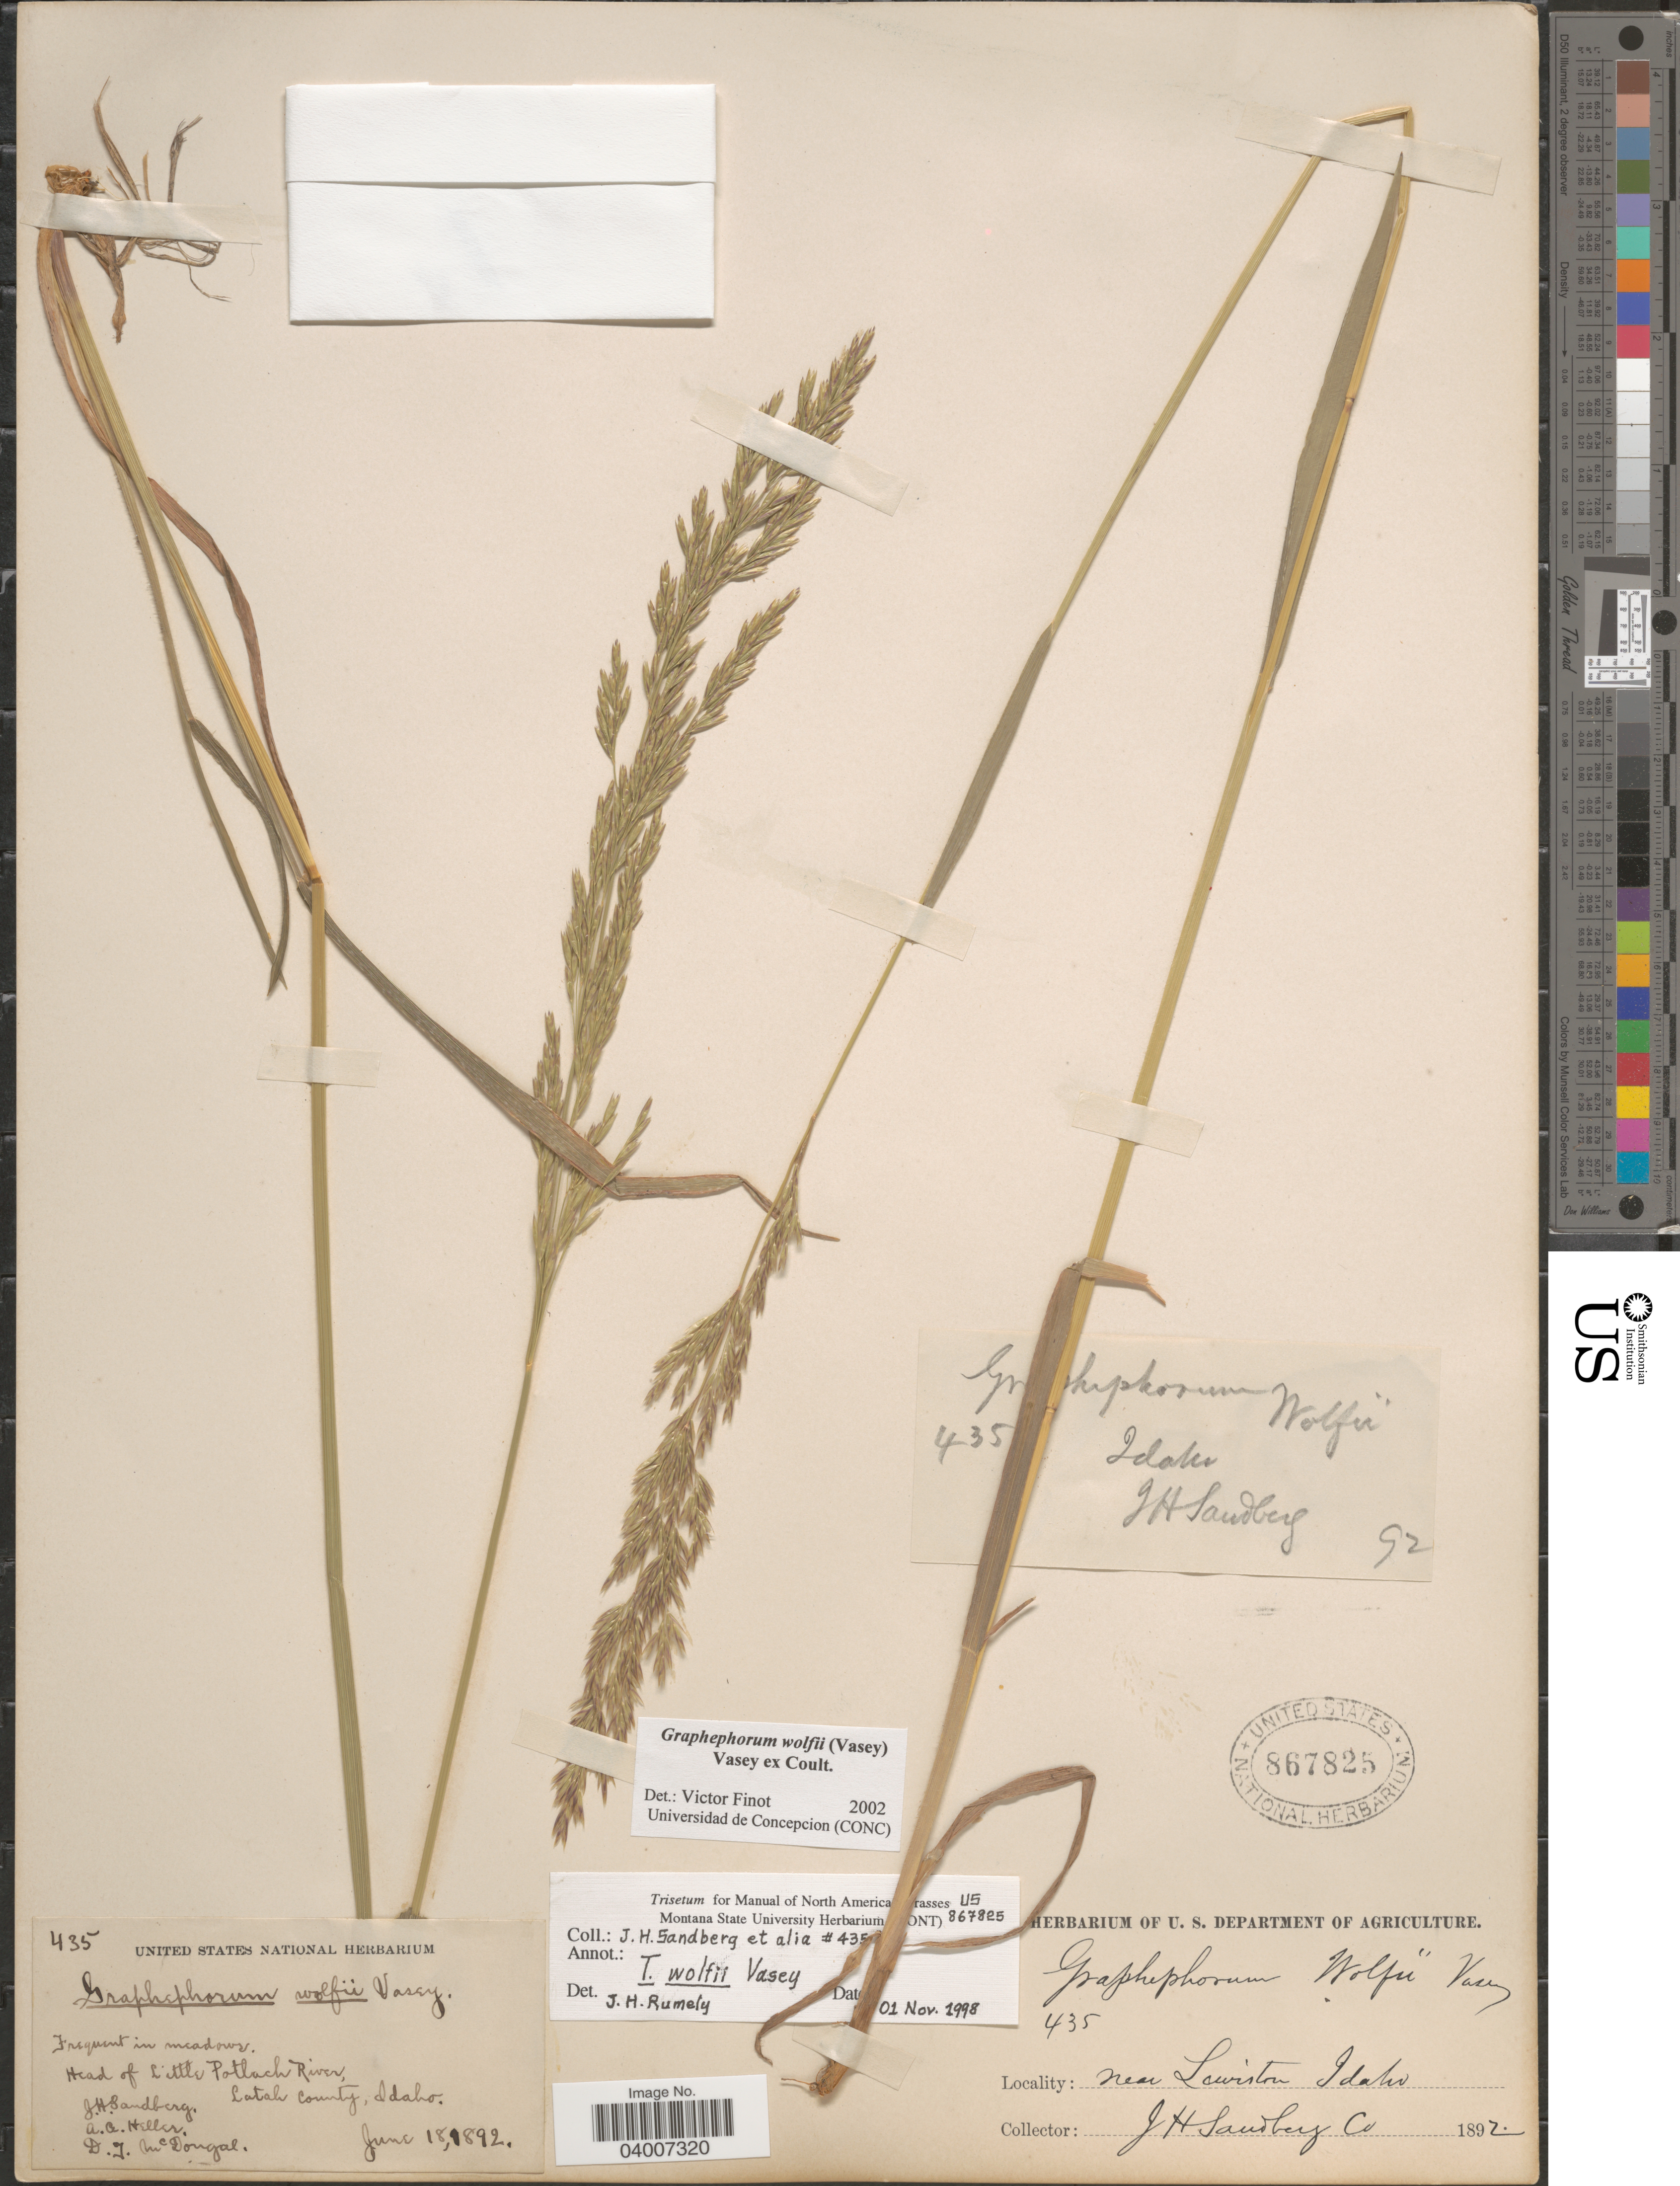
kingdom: Plantae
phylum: Tracheophyta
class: Liliopsida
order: Poales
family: Poaceae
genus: Graphephorum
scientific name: Graphephorum wolfii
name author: (E. Fourn.) Vasey ex Coult.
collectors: J. H. Sandberg, A. A. Heller & D. McDougal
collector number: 435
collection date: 1892-06-18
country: United States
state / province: Idaho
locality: Head of Little Potlach River, Latah County. Near Lewiston.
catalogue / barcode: US 867825